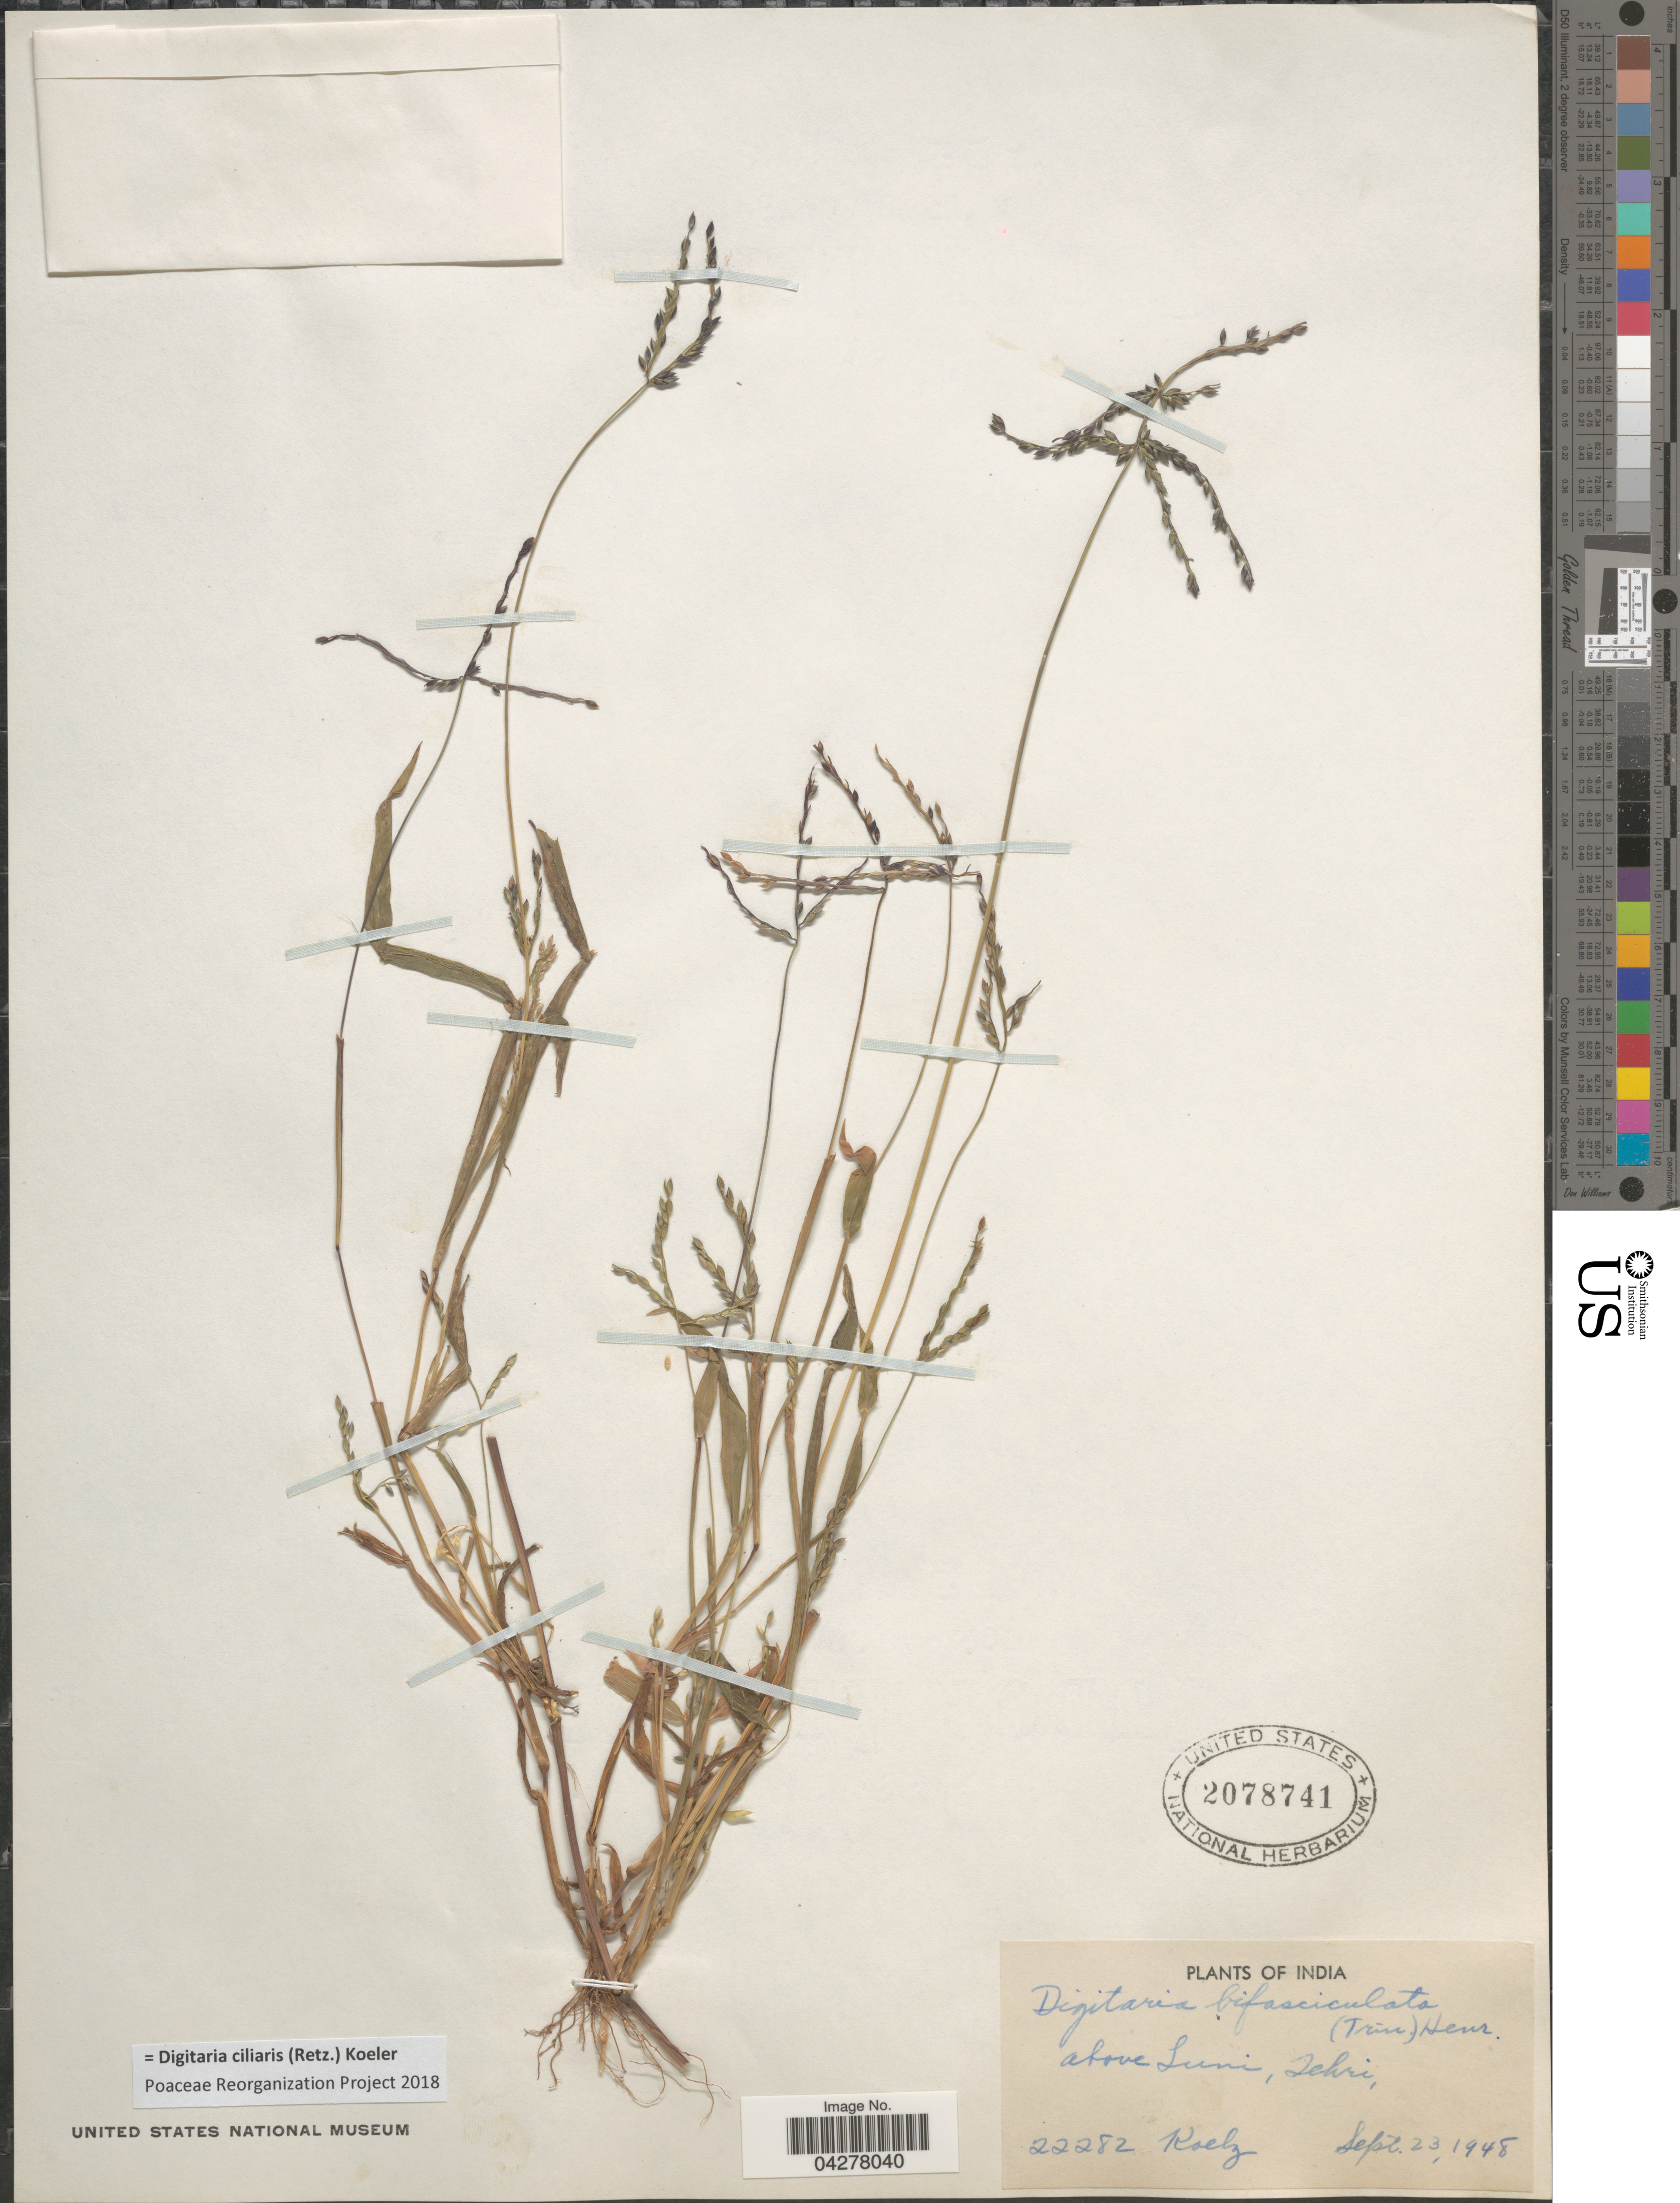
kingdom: Plantae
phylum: Tracheophyta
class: Liliopsida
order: Poales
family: Poaceae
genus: Digitaria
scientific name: Digitaria compacta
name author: (Roth) Veldkamp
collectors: Koelz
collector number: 22282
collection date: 1948-09-23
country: India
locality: Above Suni, Tehri.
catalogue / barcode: US 2078741